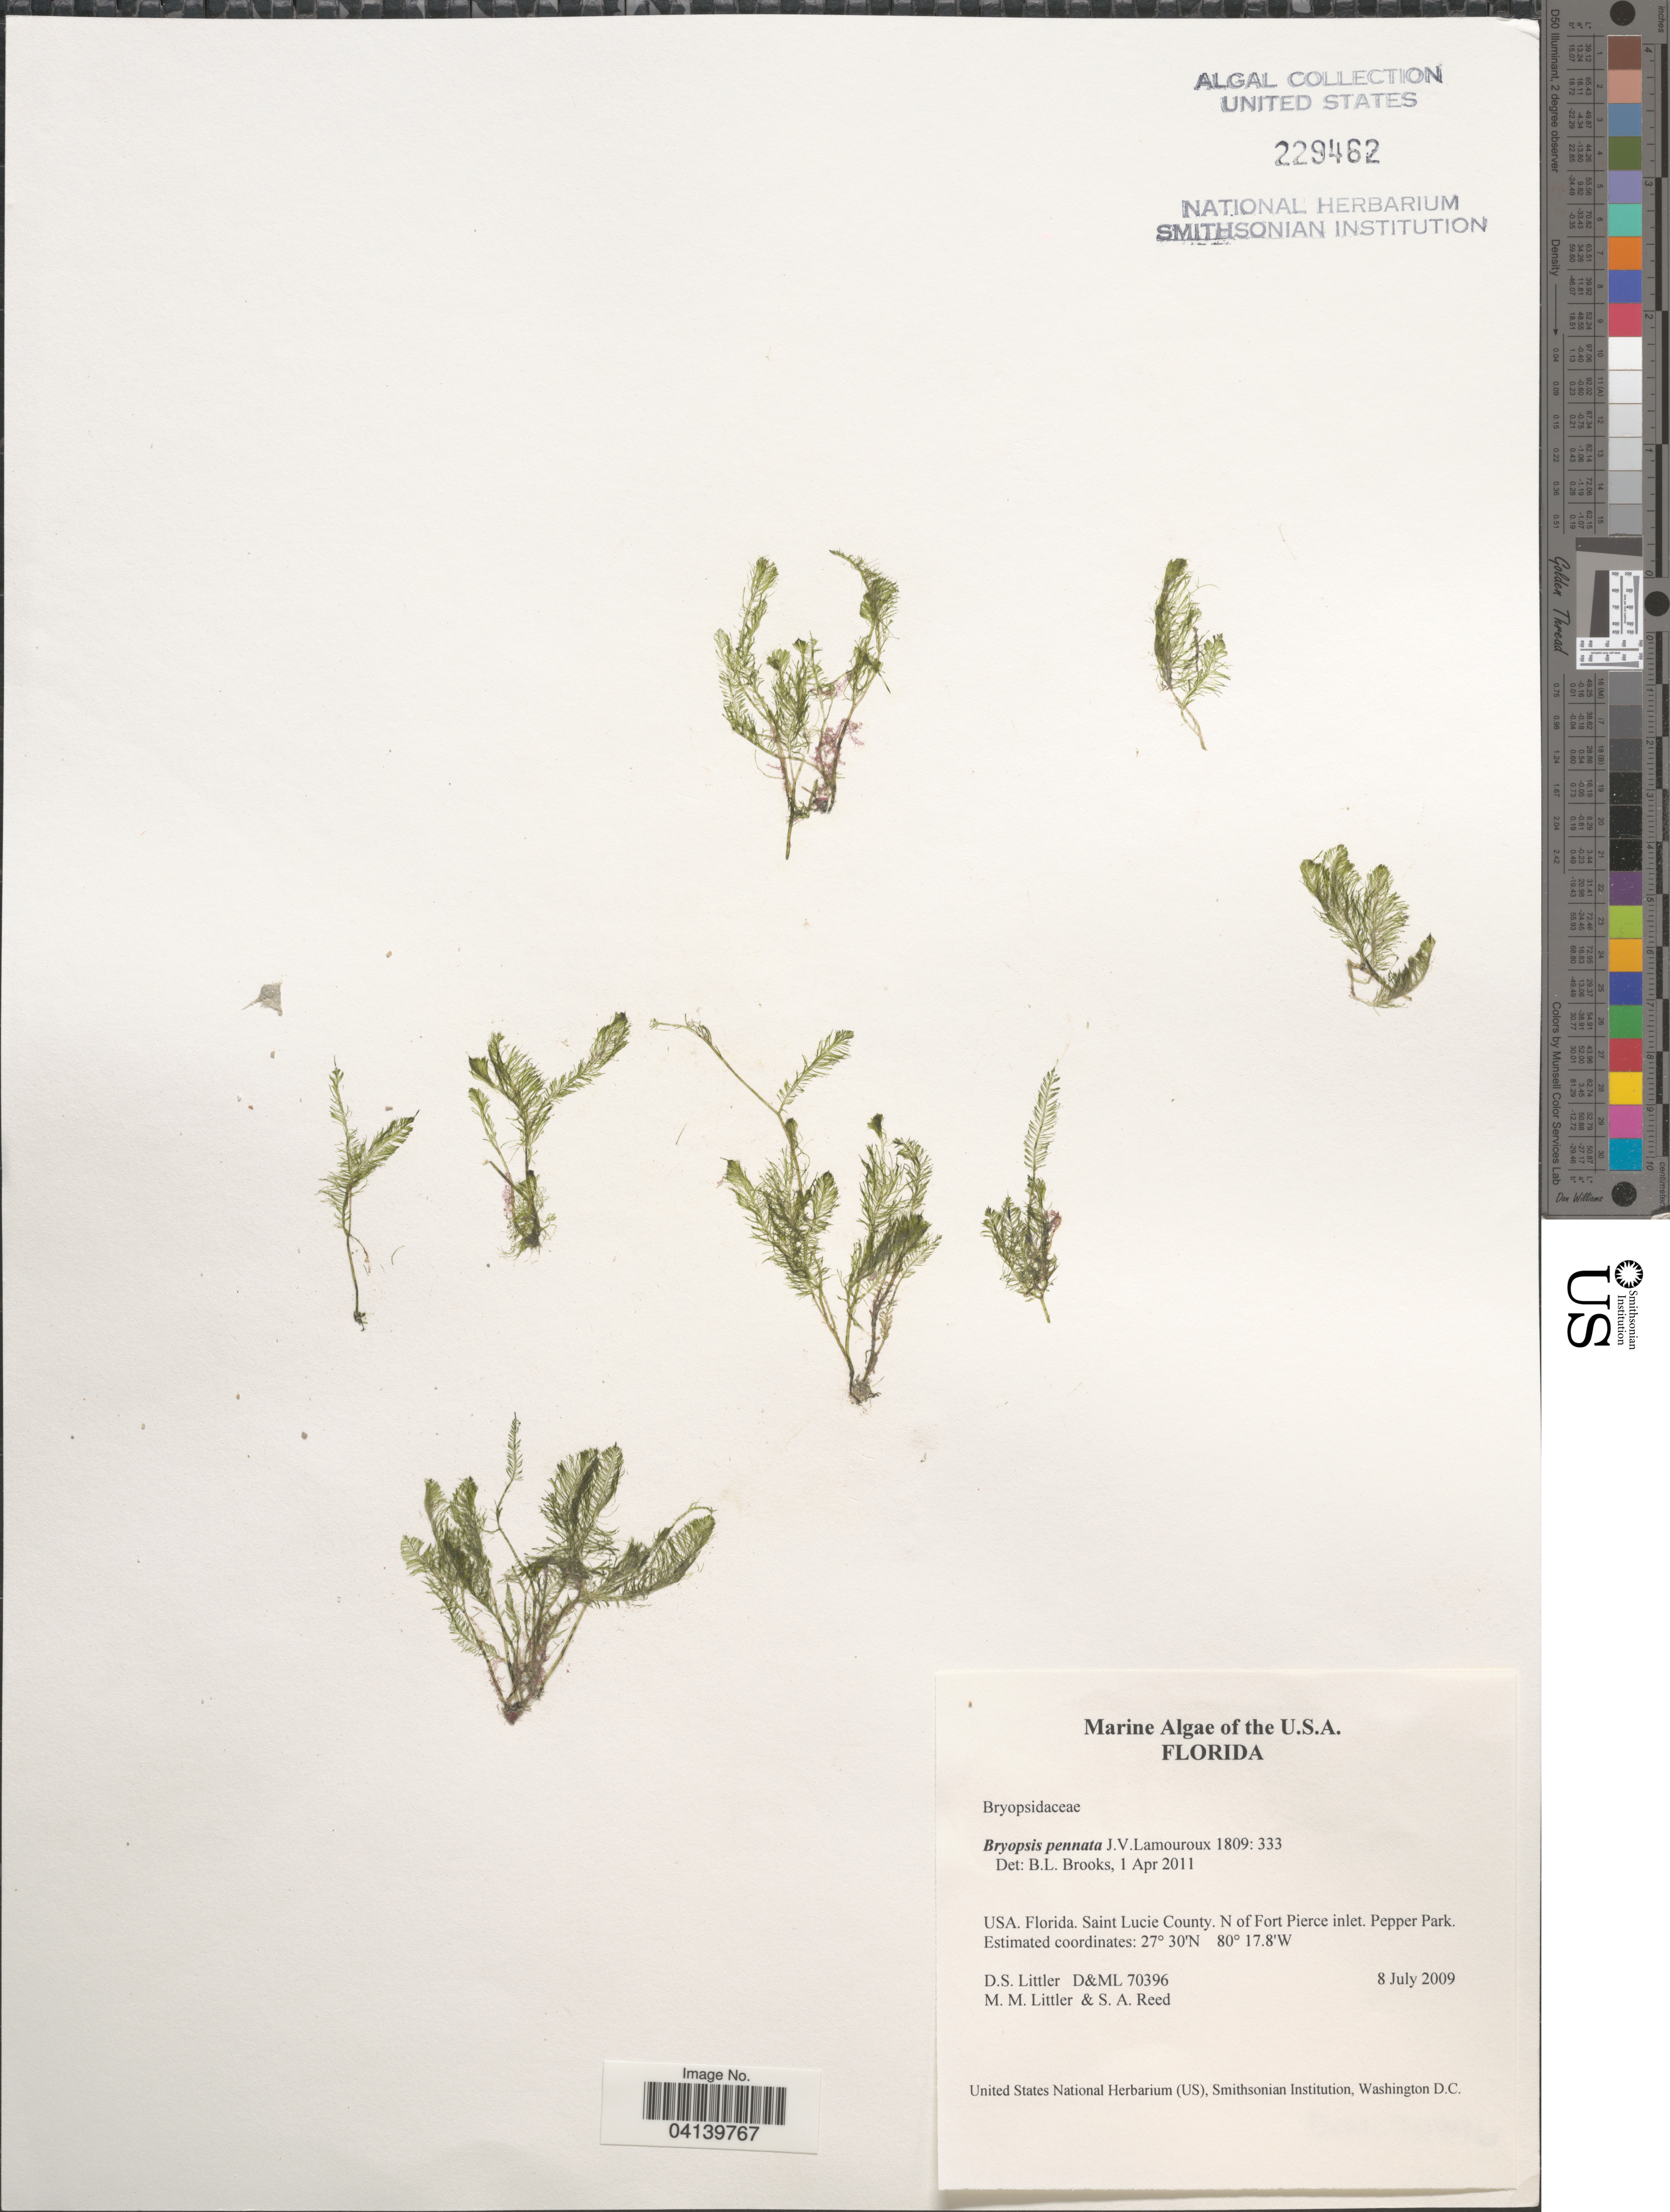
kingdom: Plantae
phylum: Chlorophyta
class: Ulvophyceae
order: Bryopsidales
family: Bryopsidaceae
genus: Bryopsis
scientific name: Bryopsis pennata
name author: J.V.Lamouroux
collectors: D. S. Littler & S. Reed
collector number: D&ML 70396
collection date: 2009-07-08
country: United States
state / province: Florida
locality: Saint Lucie County. N of Fort Pierce inlet. Pepper Park.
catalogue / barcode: US 229462